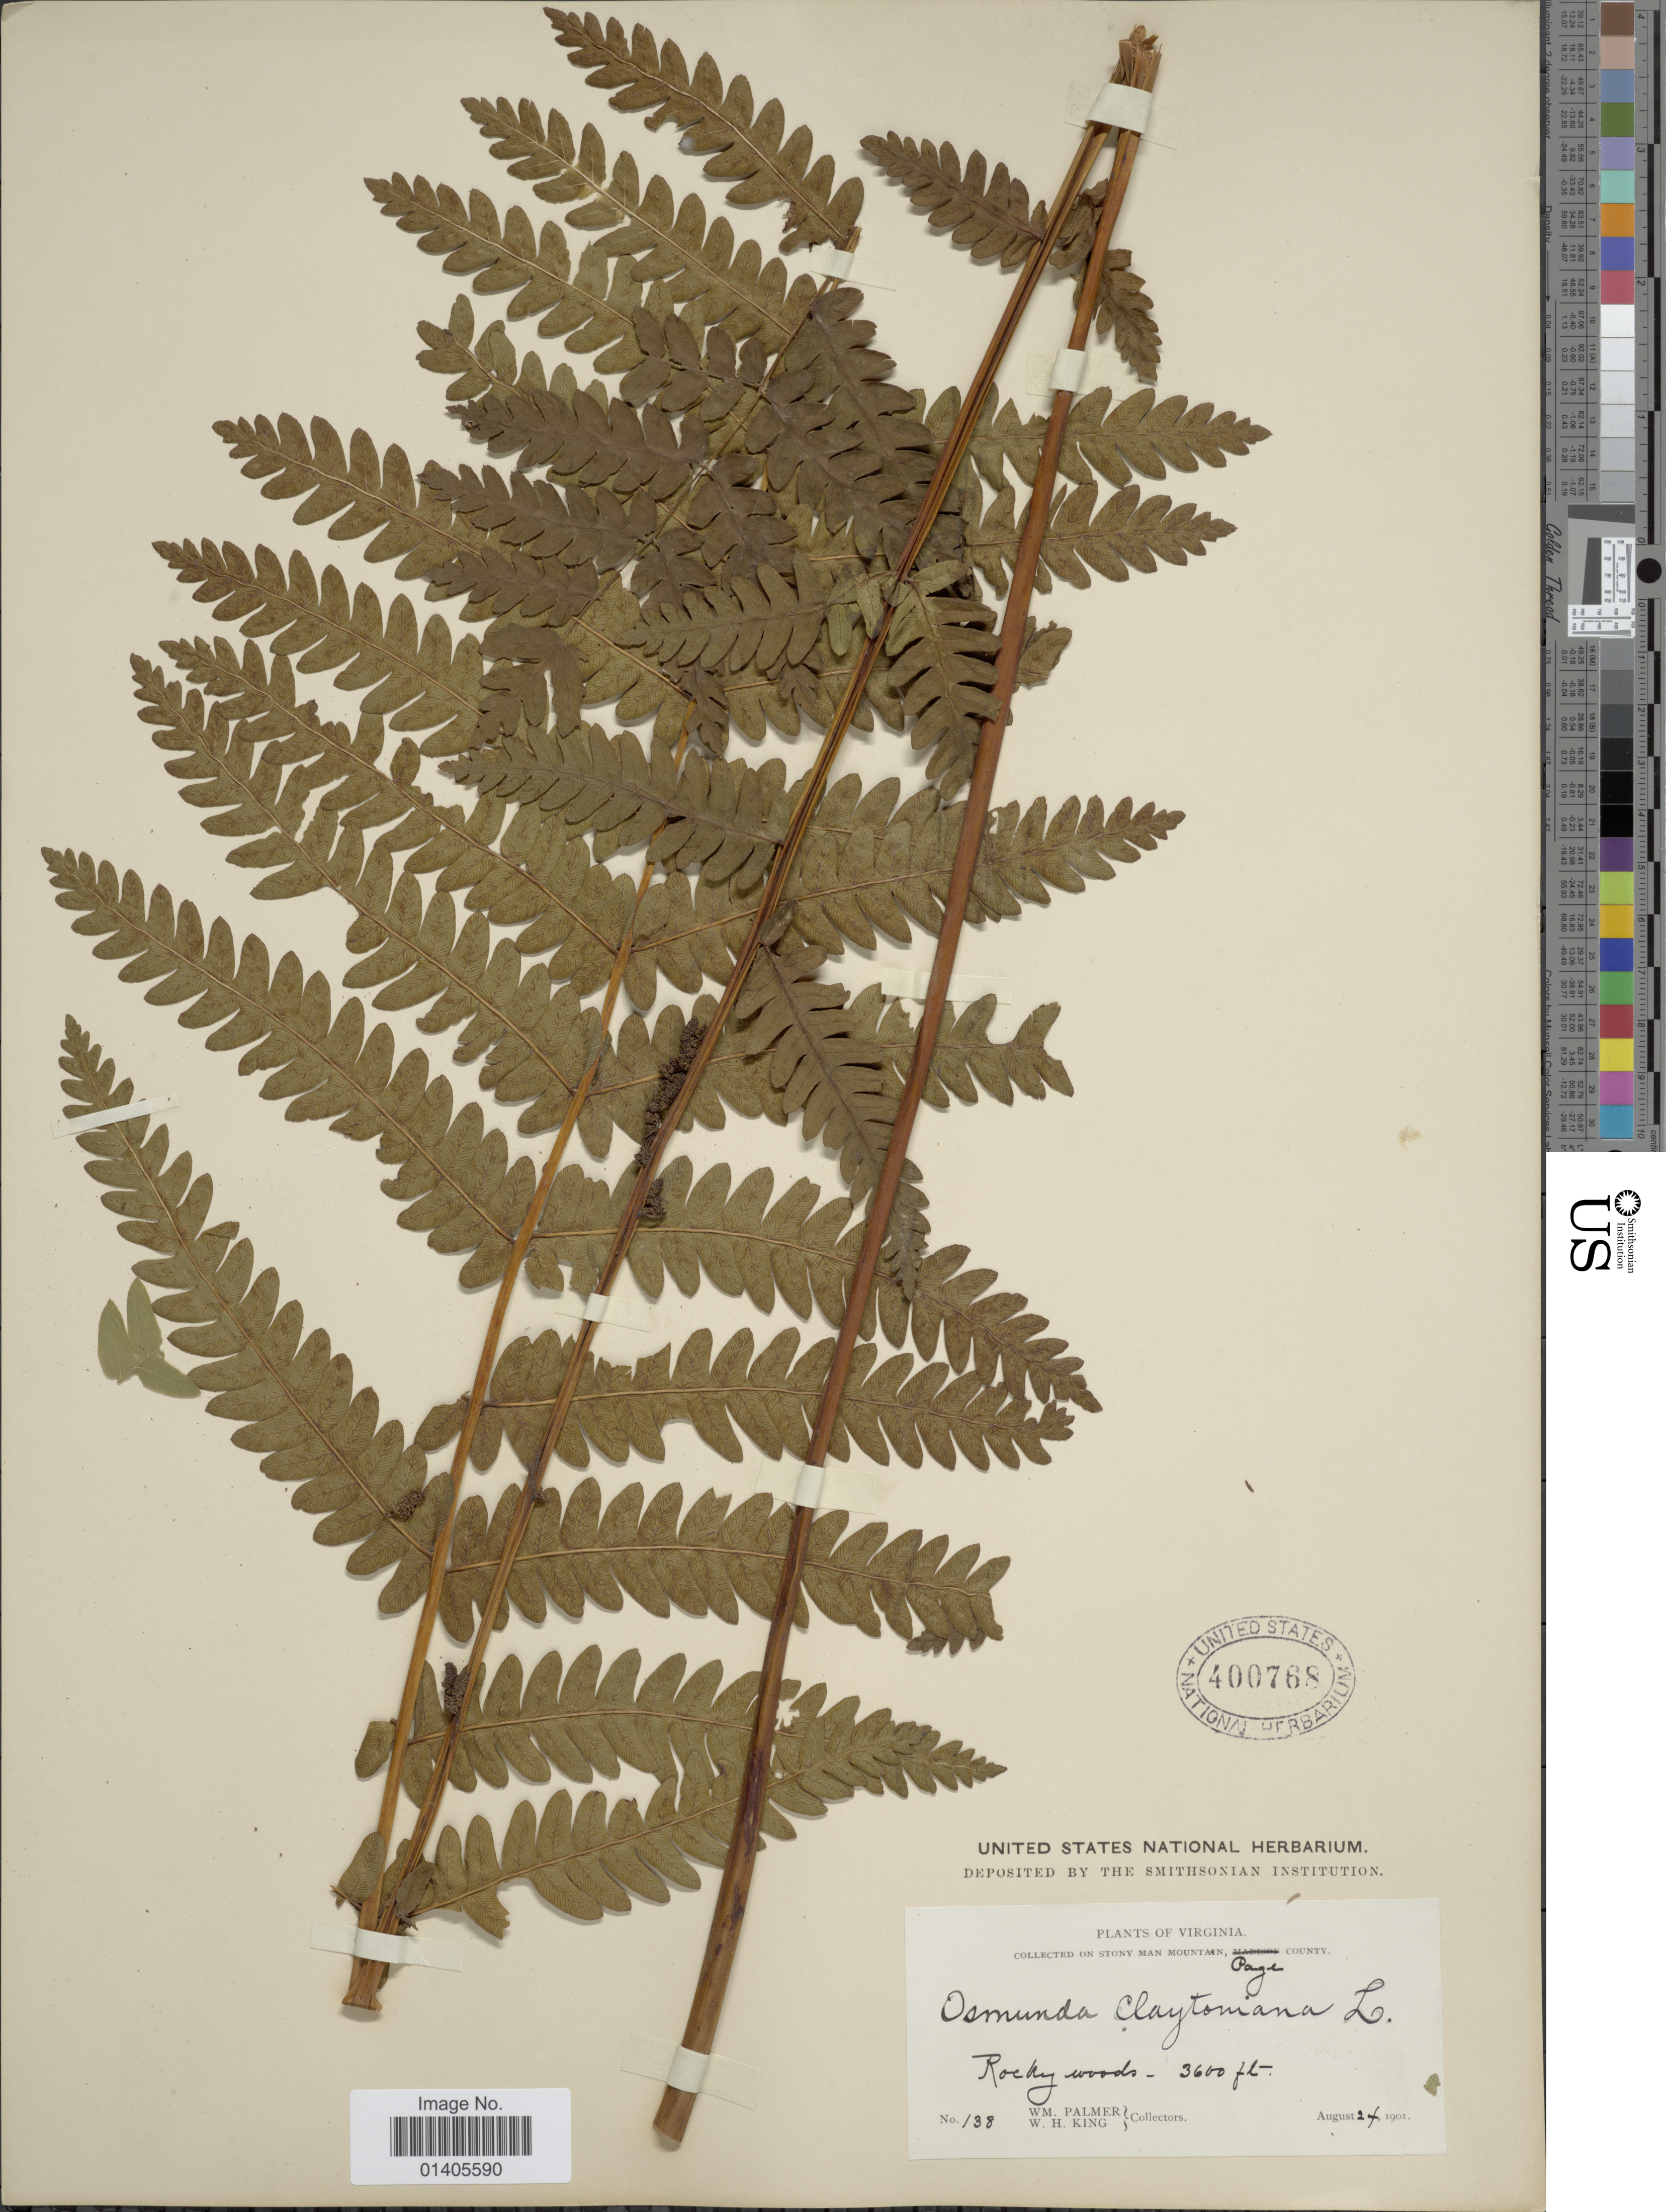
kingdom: Plantae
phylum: Tracheophyta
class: Polypodiopsida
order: Osmundales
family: Osmundaceae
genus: Osmunda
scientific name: Osmunda claytoniana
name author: (L.) Tagawa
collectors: W. Palmer & W. H. King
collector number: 138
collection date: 1901-08-24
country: United States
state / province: Virginia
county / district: Page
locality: On stony man mountain, Rocky woods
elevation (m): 1097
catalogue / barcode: US 400768